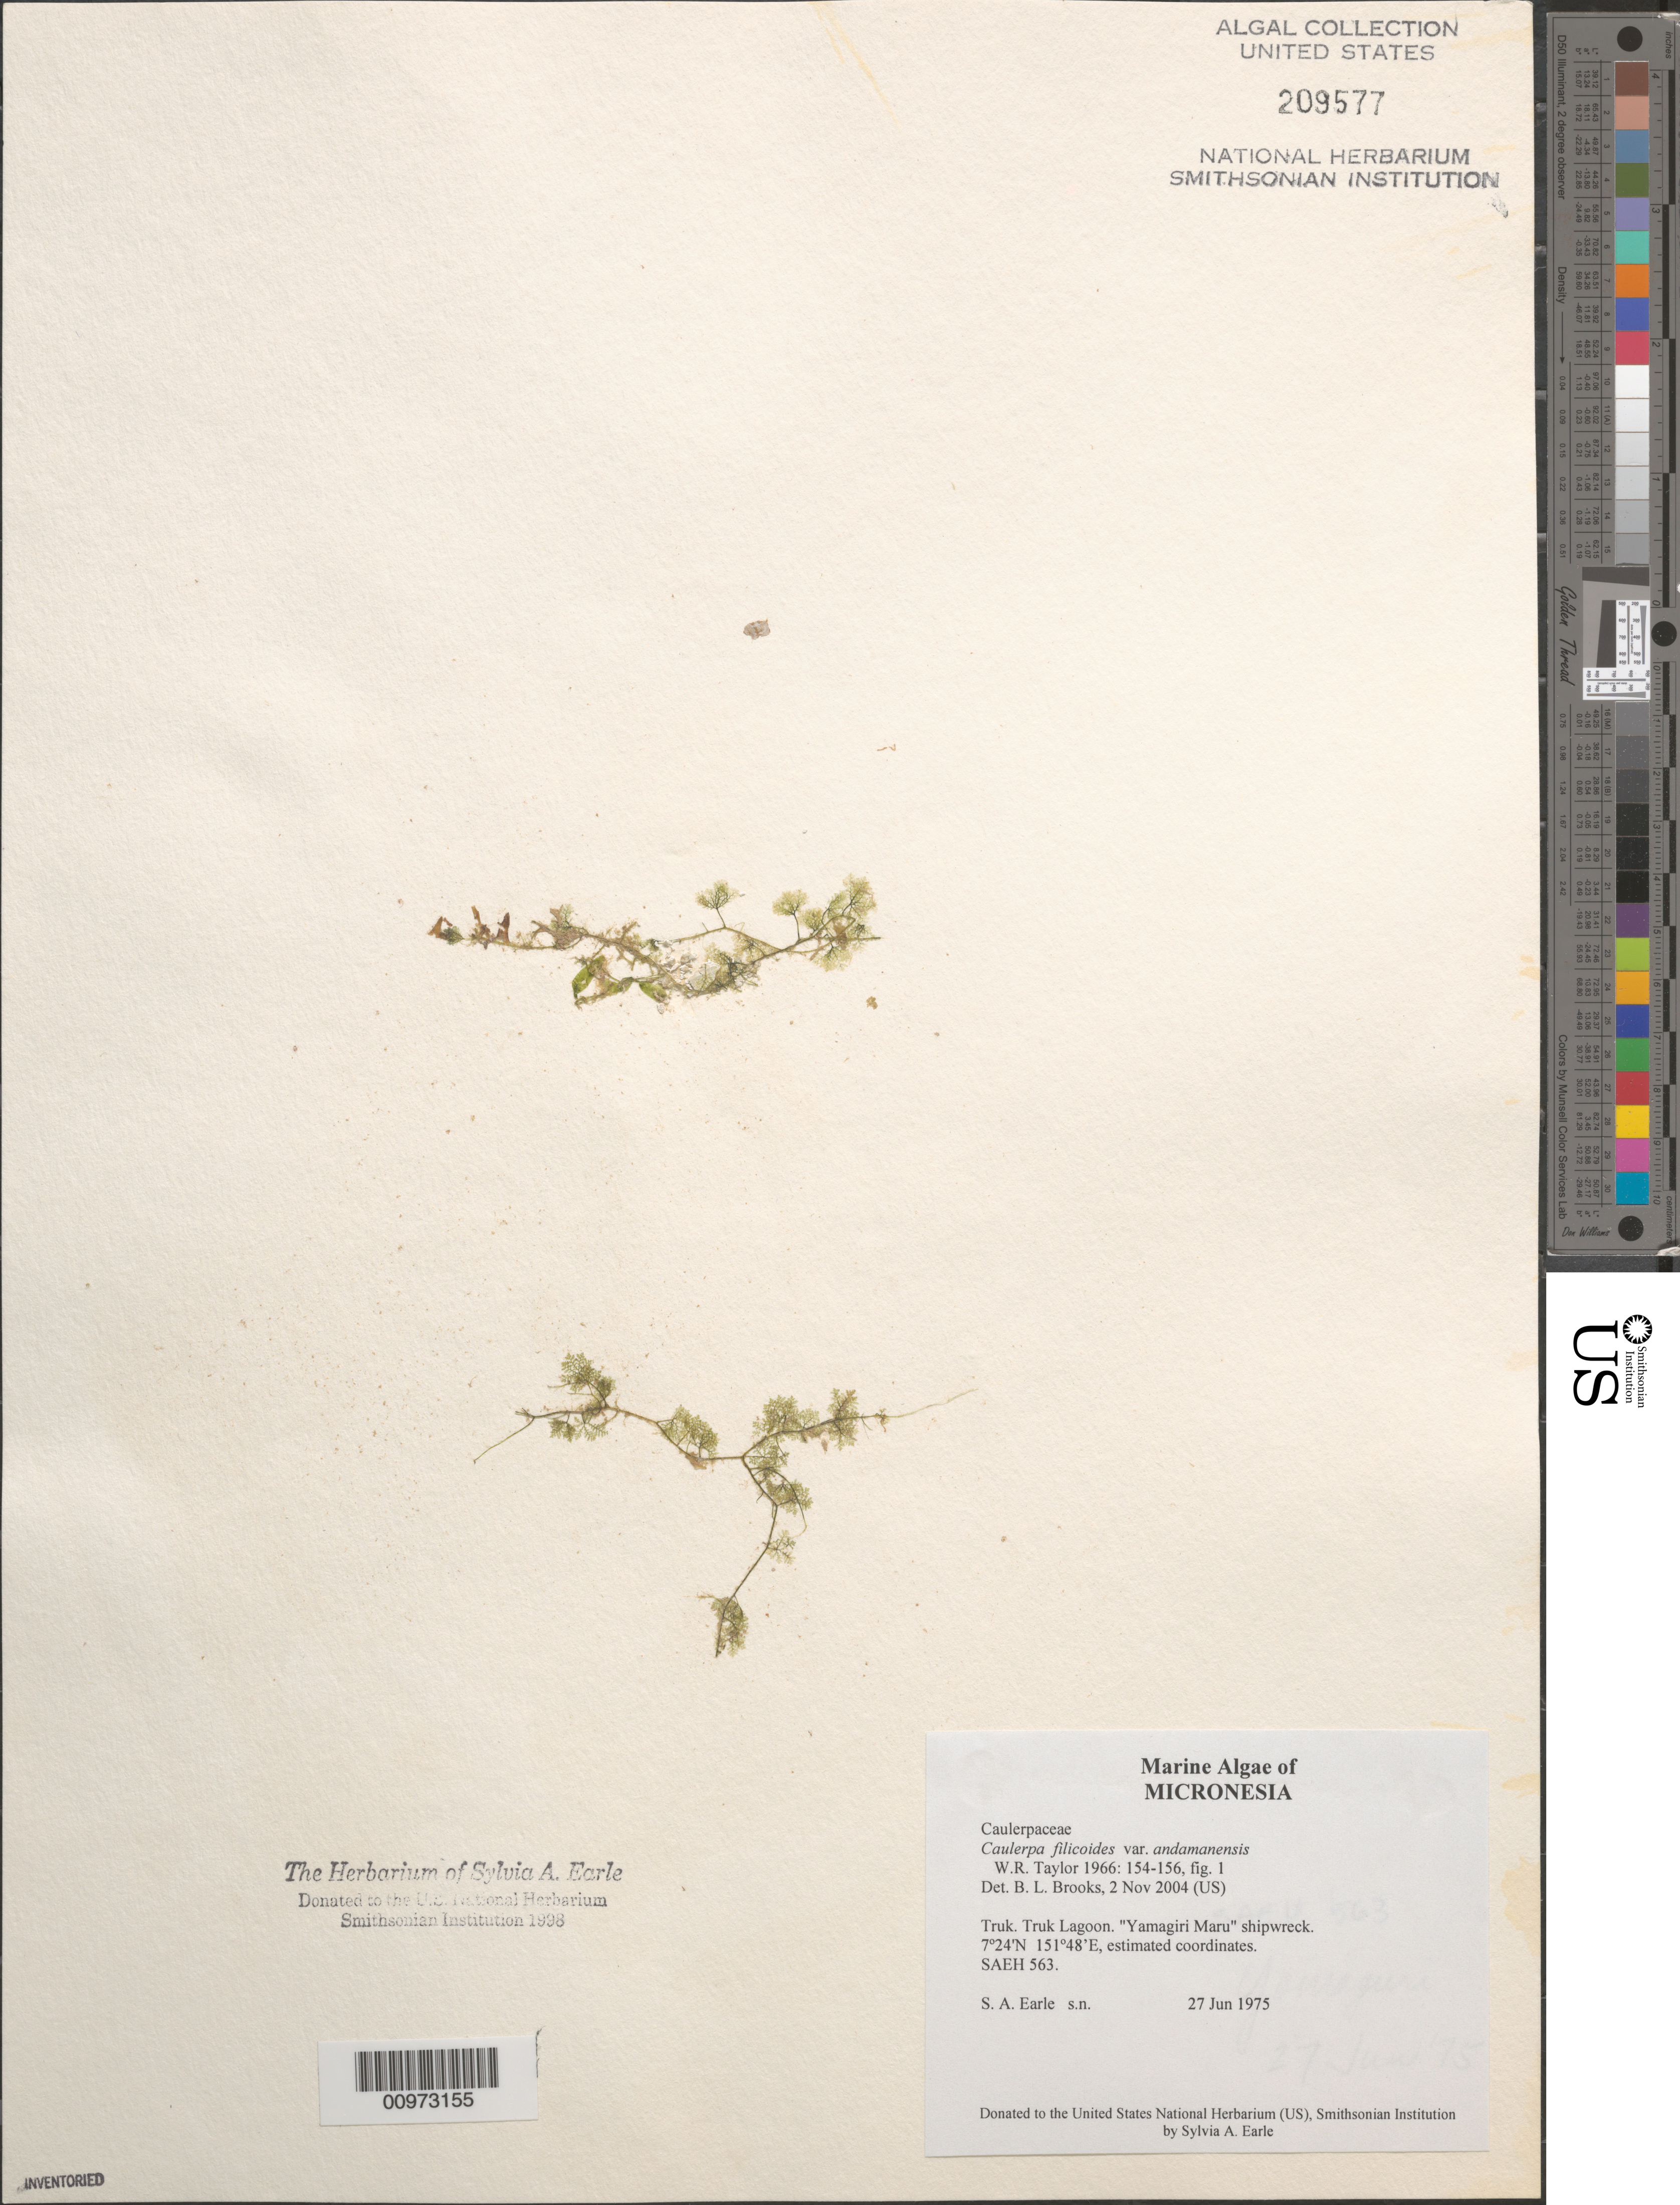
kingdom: Plantae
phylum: Chlorophyta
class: Ulvophyceae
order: Bryopsidales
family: Caulerpaceae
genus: Caulerpa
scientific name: Caulerpa filicoides var. andamanensis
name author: W.R. Taylor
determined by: Brooks, B. L., (BOT), Smithsonian Institution - National Museum of Natural History (UNITED STATES)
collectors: S. A. Earle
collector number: SAEH 563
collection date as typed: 27 Jun 1975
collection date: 1975-06-27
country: Micronesia, Federated States of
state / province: Truk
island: Truk (Chuuk) Is.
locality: Chuuk Lagoon (Truk Lagoon), Yamagiri Maru shipwreck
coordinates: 7 24'N, 151 48'E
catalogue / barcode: US 209577